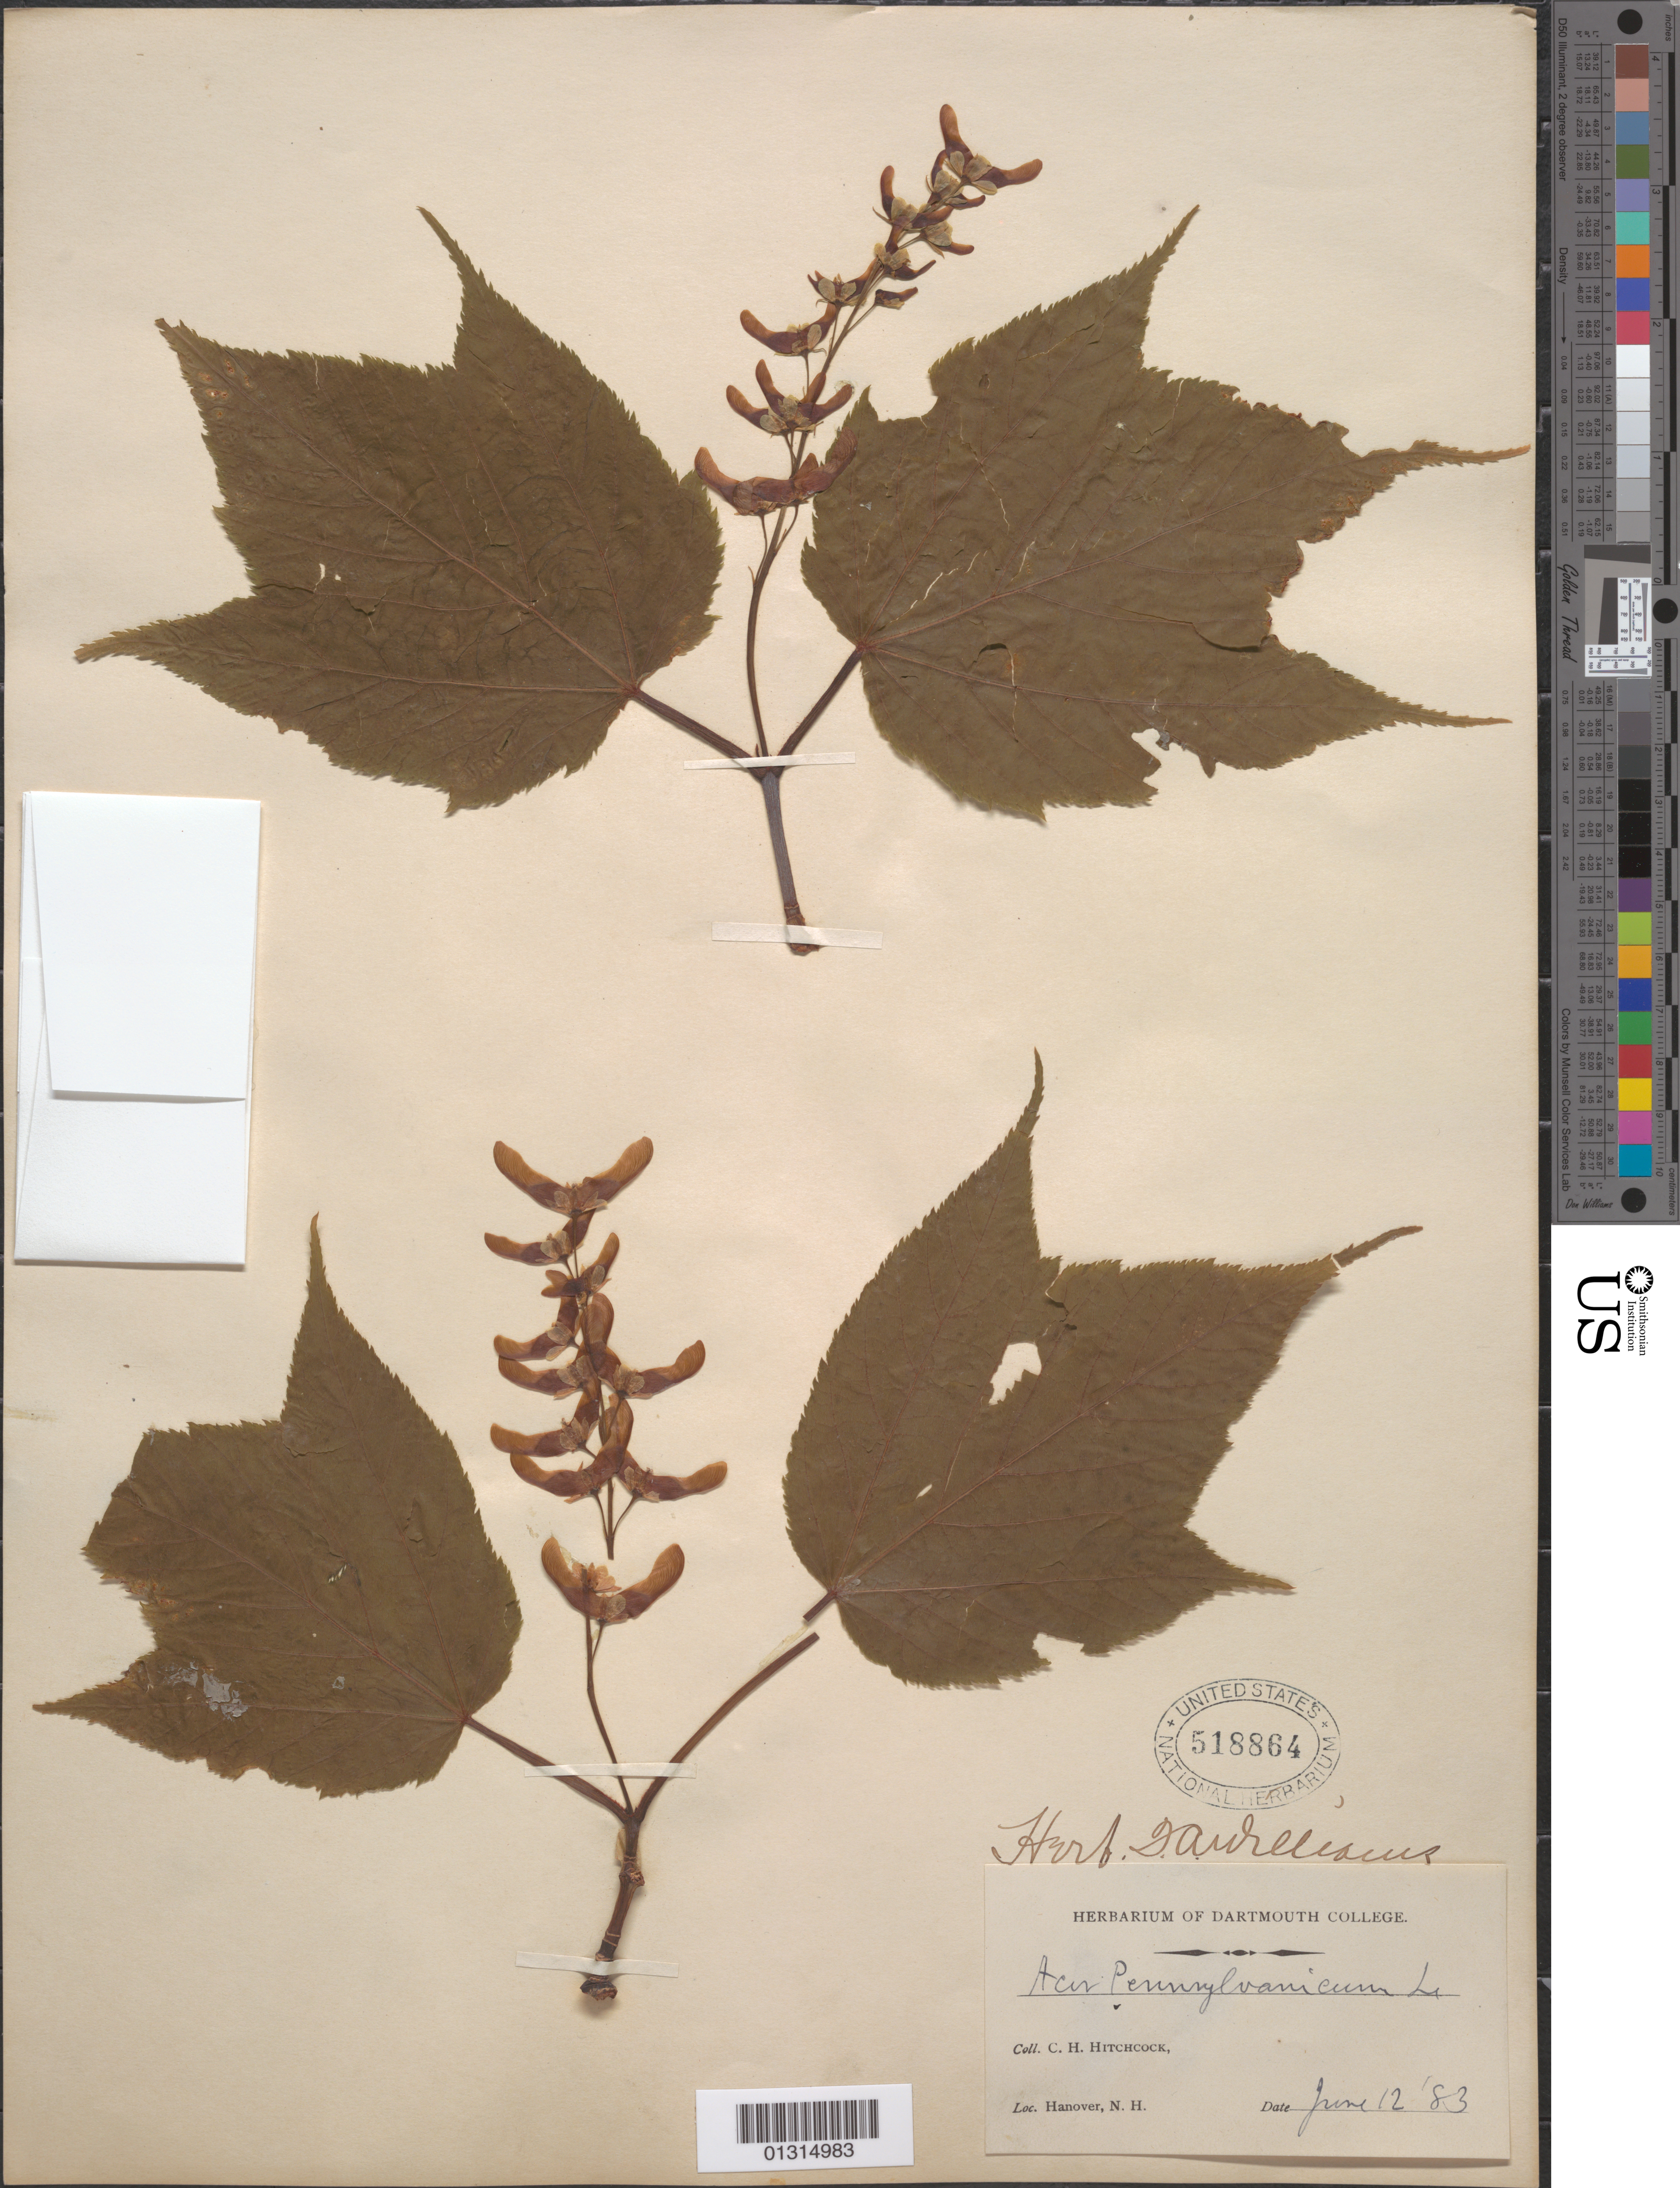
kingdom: Plantae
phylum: Tracheophyta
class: Magnoliopsida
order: Sapindales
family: Sapindaceae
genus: Acer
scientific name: Acer pensylvanicum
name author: L.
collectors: C. Hitchcock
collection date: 1883-06-12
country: United States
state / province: New Hampshire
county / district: Grafton County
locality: Hanover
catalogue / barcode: US 518864